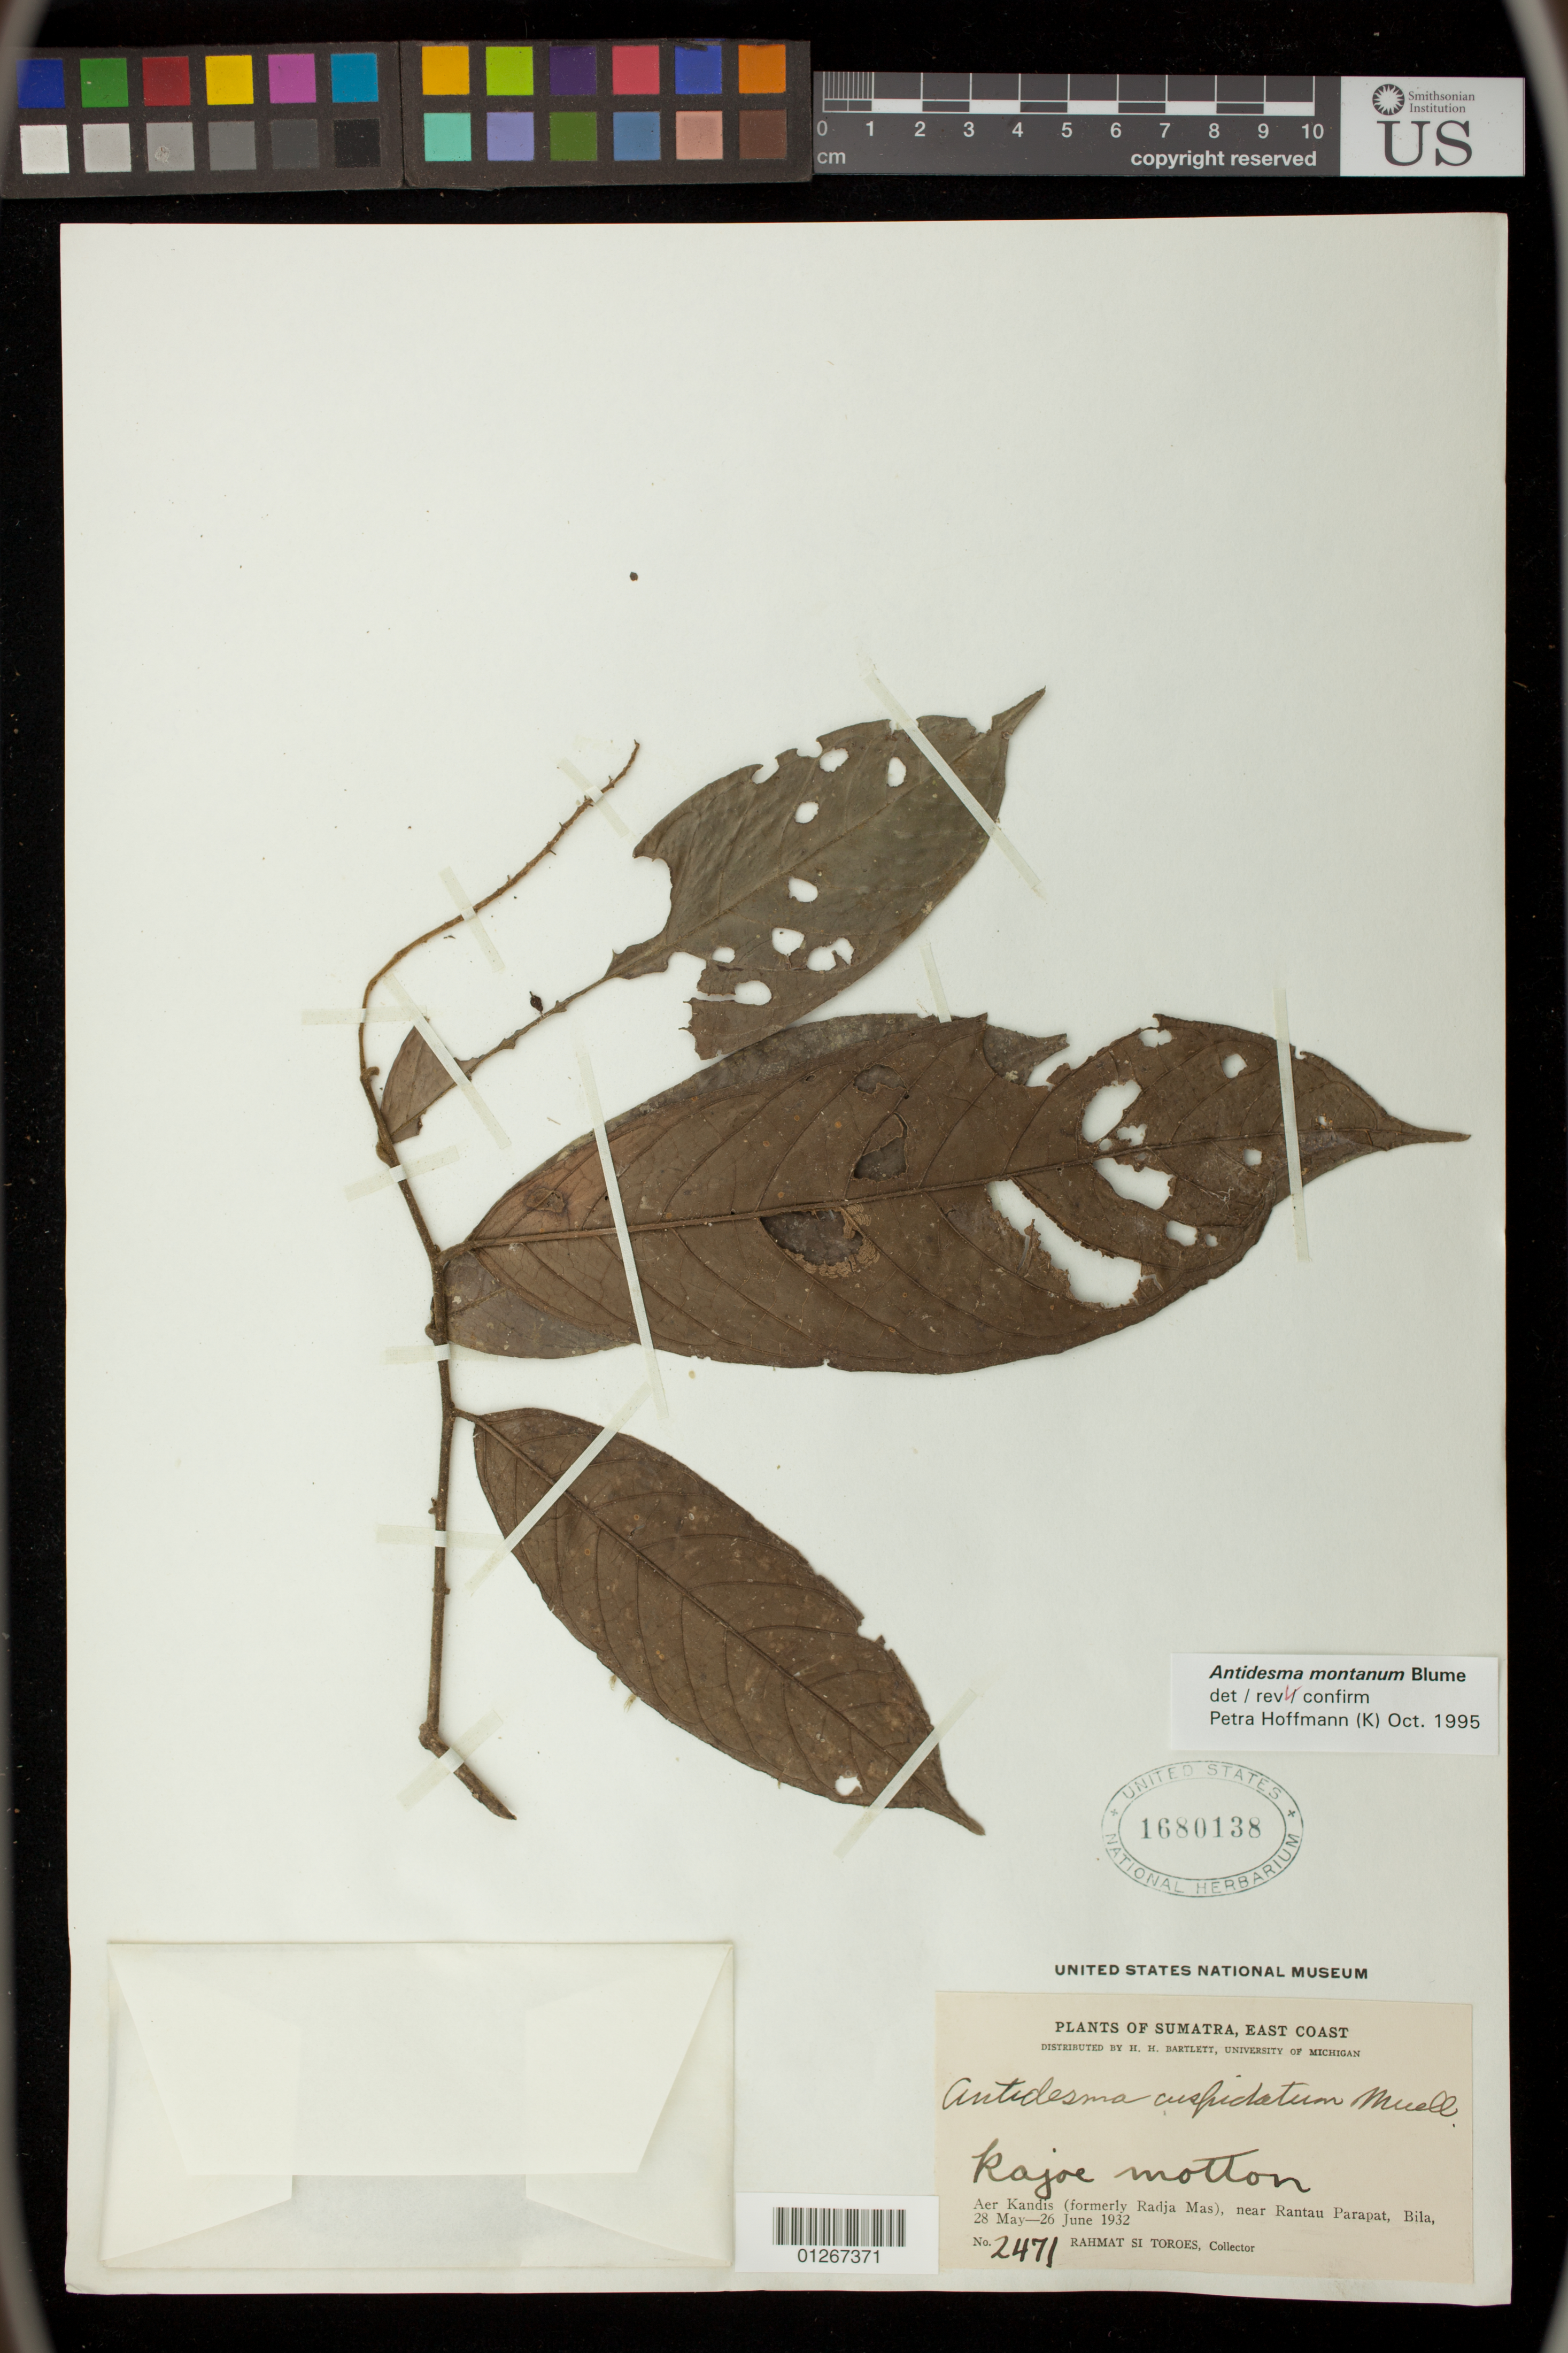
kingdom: Plantae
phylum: Tracheophyta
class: Magnoliopsida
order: Malpighiales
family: Phyllanthaceae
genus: Antidesma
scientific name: Antidesma montanum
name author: Blume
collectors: Rahmat Si Boeea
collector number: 2471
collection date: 1932-05-28/1932-06-26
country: Indonesia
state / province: Sumatra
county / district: Sumatera Utara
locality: Aer Kandis (formerly Radja Mas), near Rantau Parapat, Bila River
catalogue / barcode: US 1680138